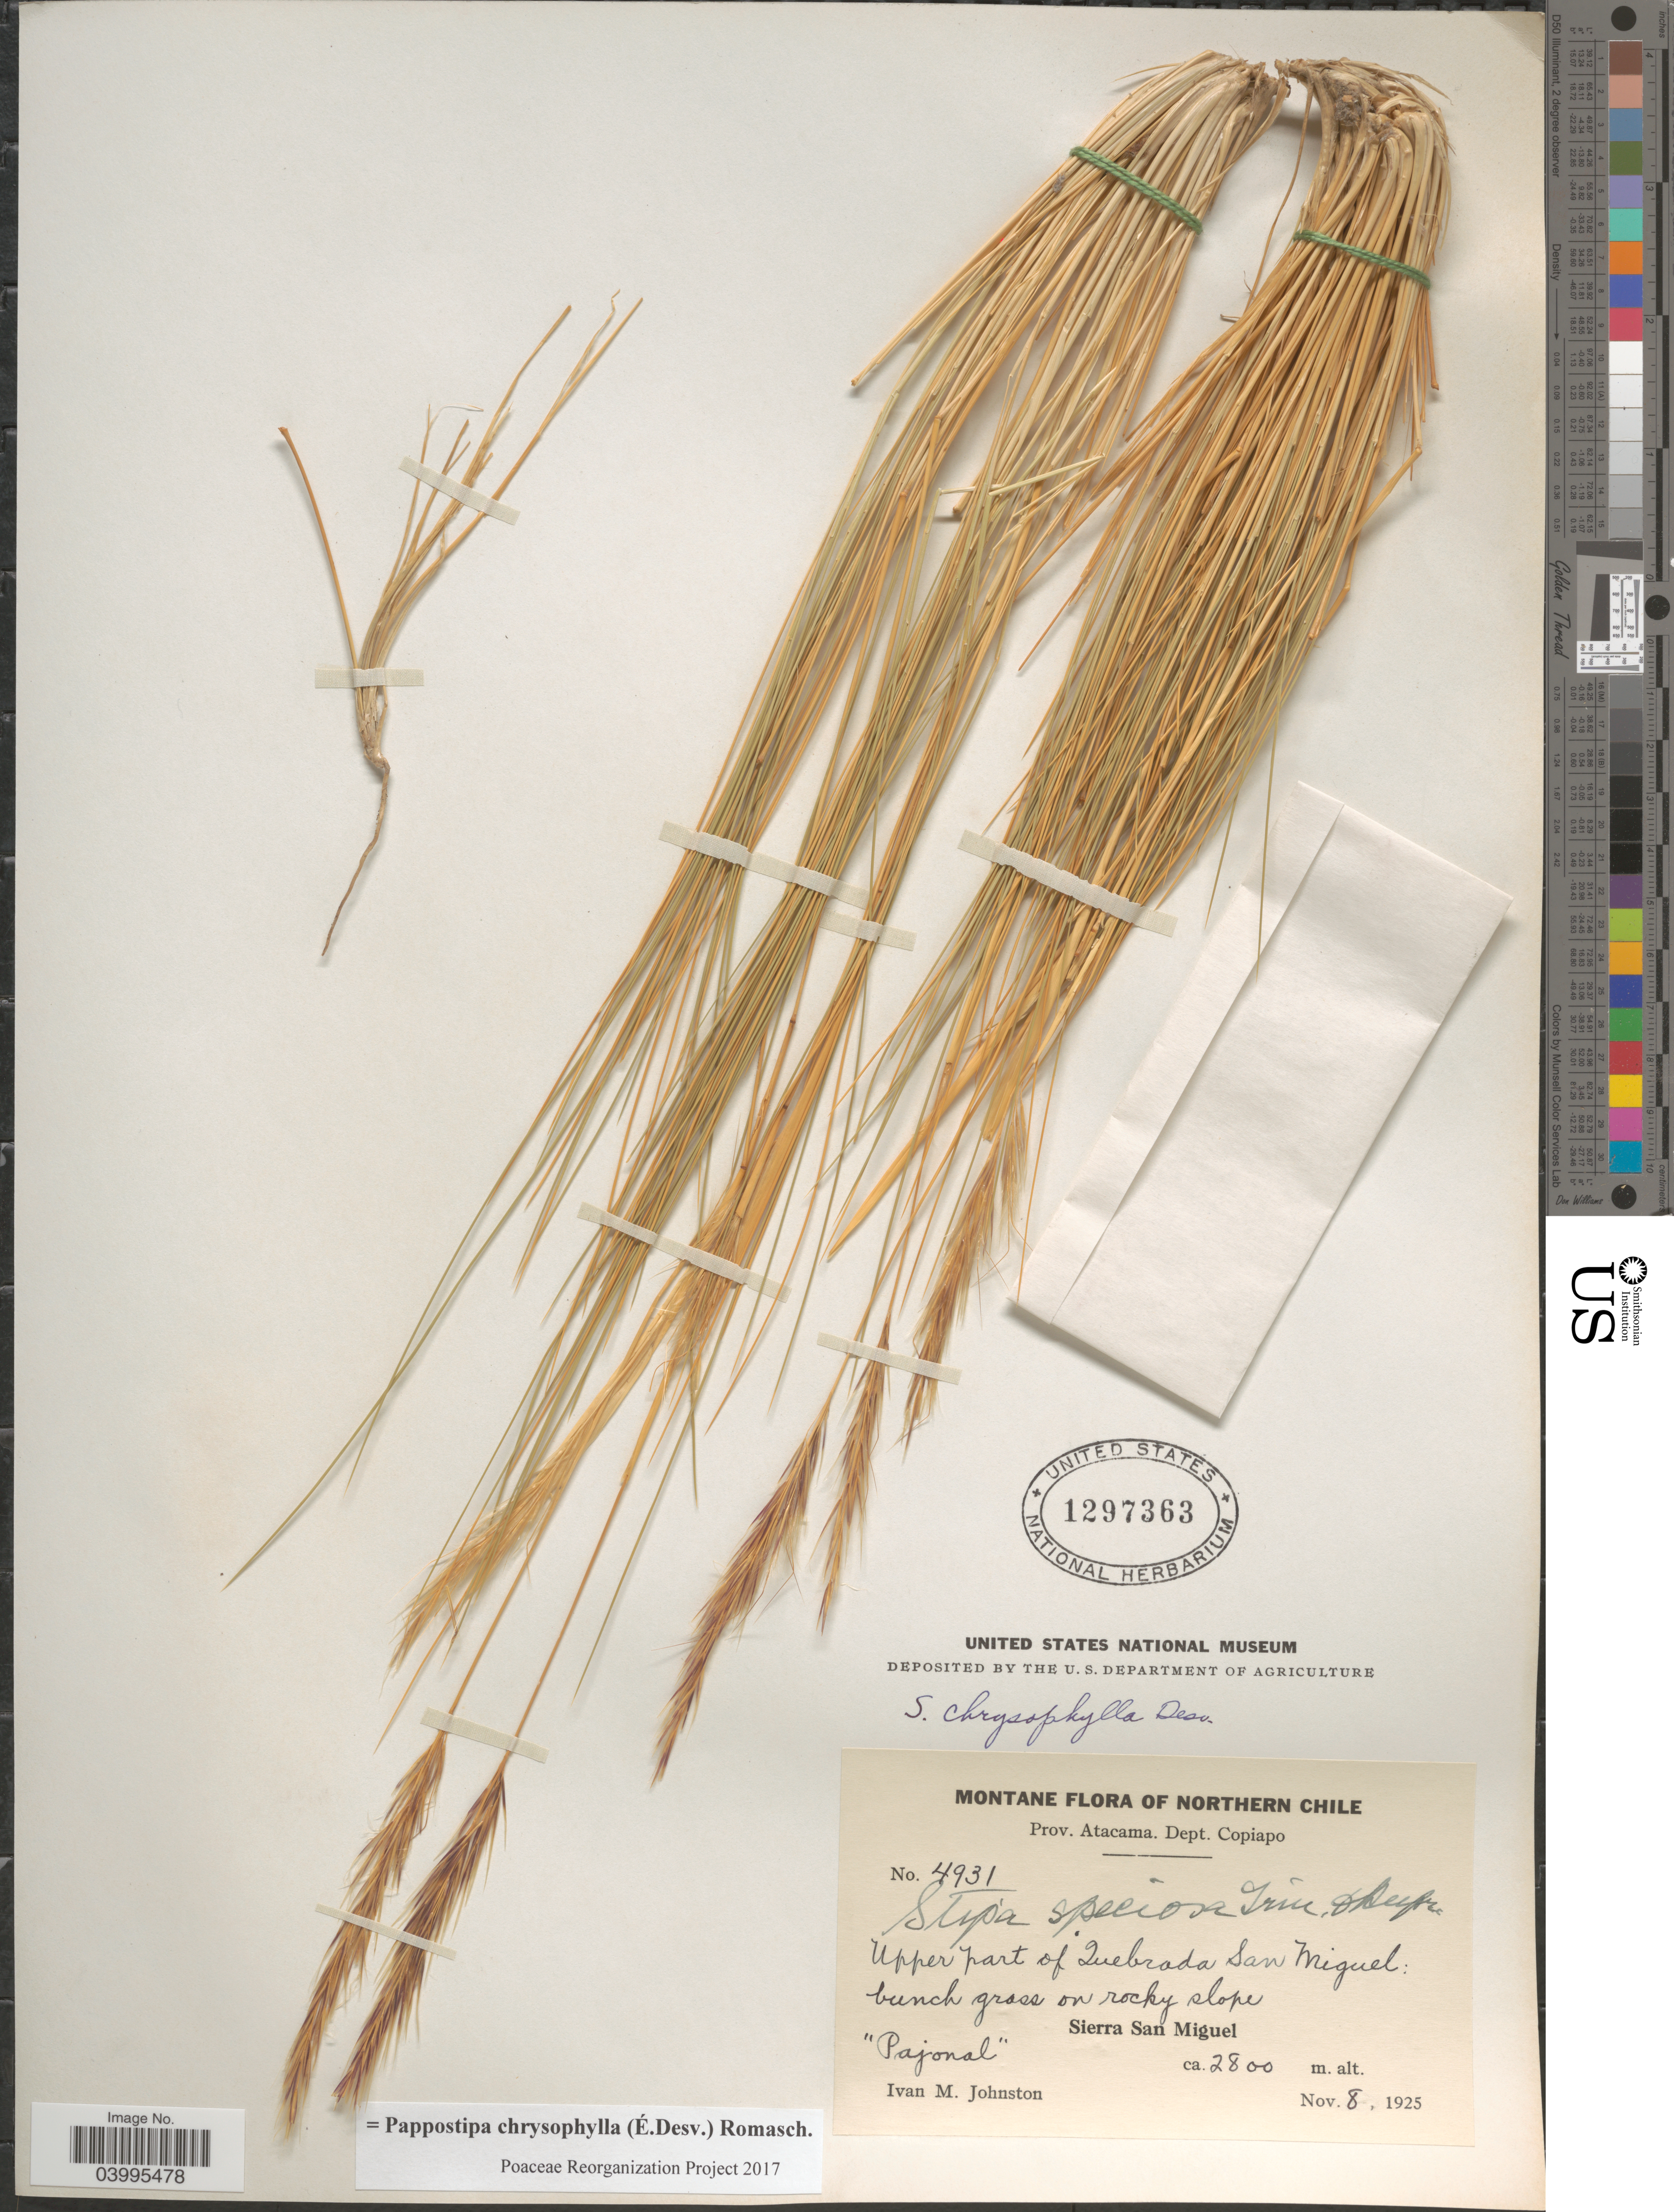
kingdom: Plantae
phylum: Tracheophyta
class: Liliopsida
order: Poales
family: Poaceae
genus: Pappostipa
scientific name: Pappostipa chrysophylla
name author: (É. Desv.) Romasch.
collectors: I.M. Johnston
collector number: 4931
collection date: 1925-11-08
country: Chile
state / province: Atacama (III)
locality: Montane of Northern Chile. Dept. Copiapo. Upper part of Quebrada San Miguel. Sierra San Miguel.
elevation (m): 2800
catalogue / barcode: US 1297363